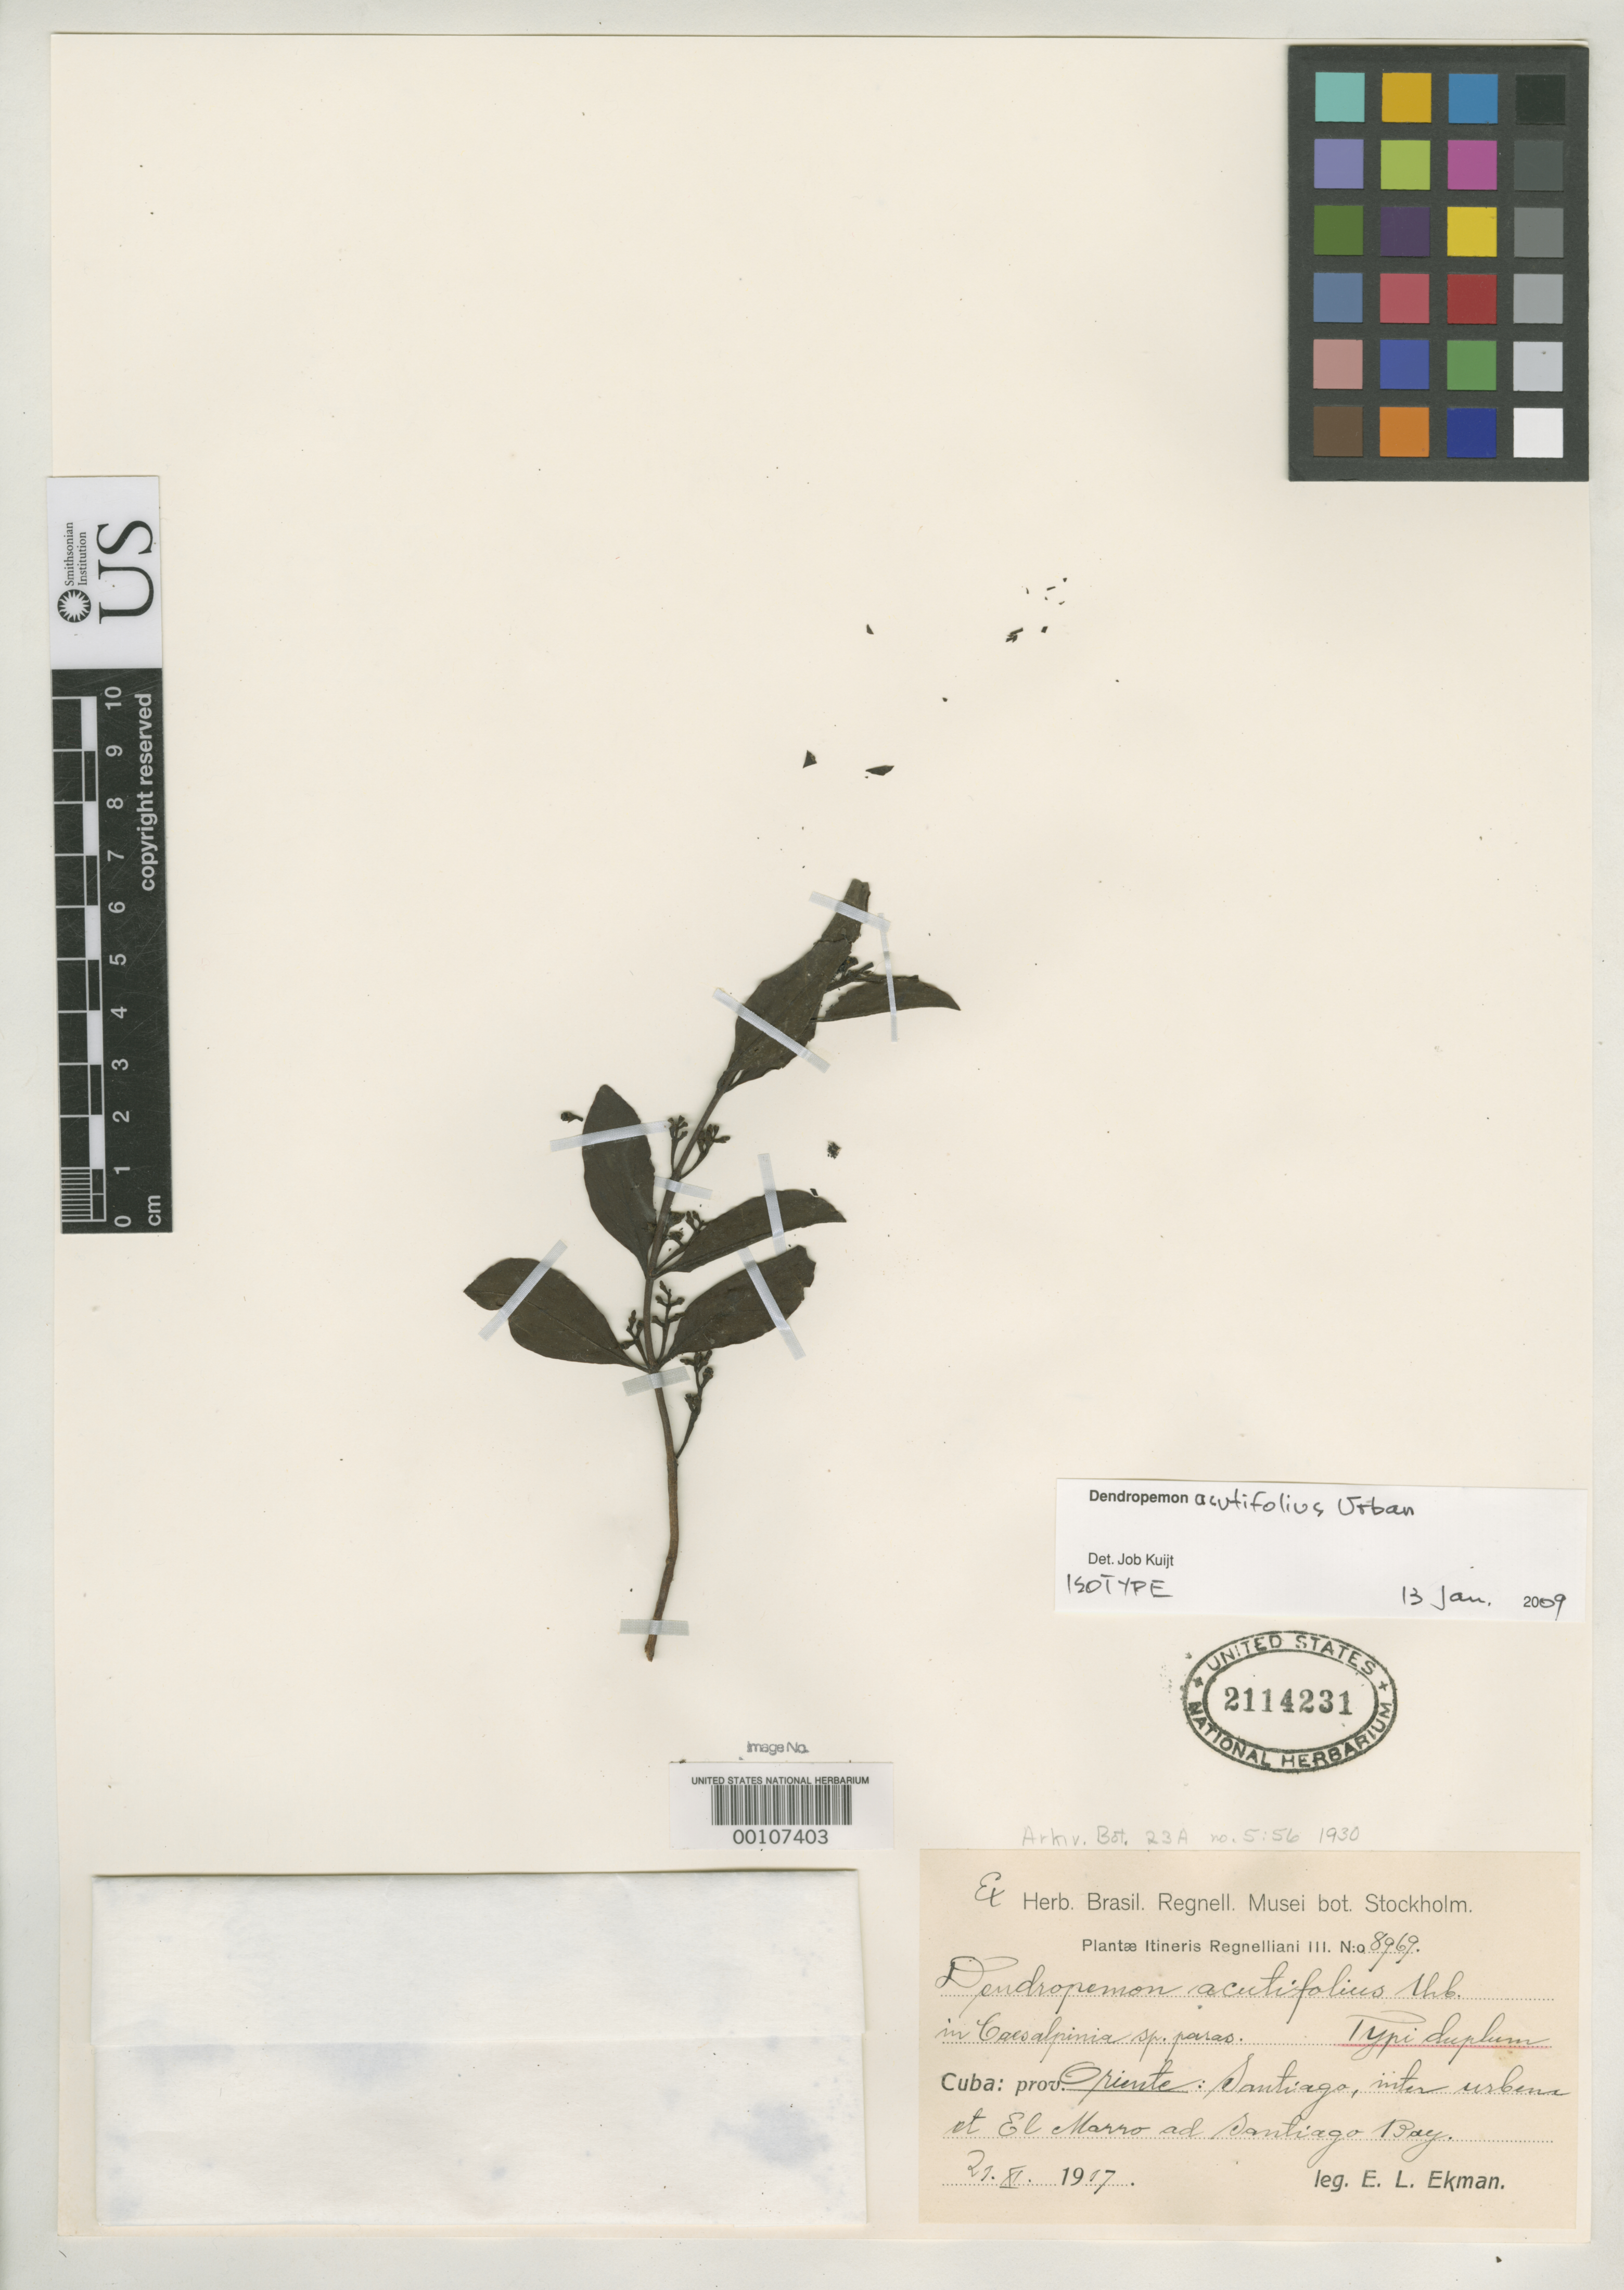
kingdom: Plantae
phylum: Tracheophyta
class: Magnoliopsida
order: Santalales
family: Loranthaceae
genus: Dendropemon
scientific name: Dendropemon acutifolius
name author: Urb.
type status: Isotype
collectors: E. L. Ekman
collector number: O 8969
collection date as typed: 21 Nov 1907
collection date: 1907-11-21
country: Cuba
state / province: Oriente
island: Greater Antilles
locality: Santiago de Cuba, El Morro.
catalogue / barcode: US 2114231